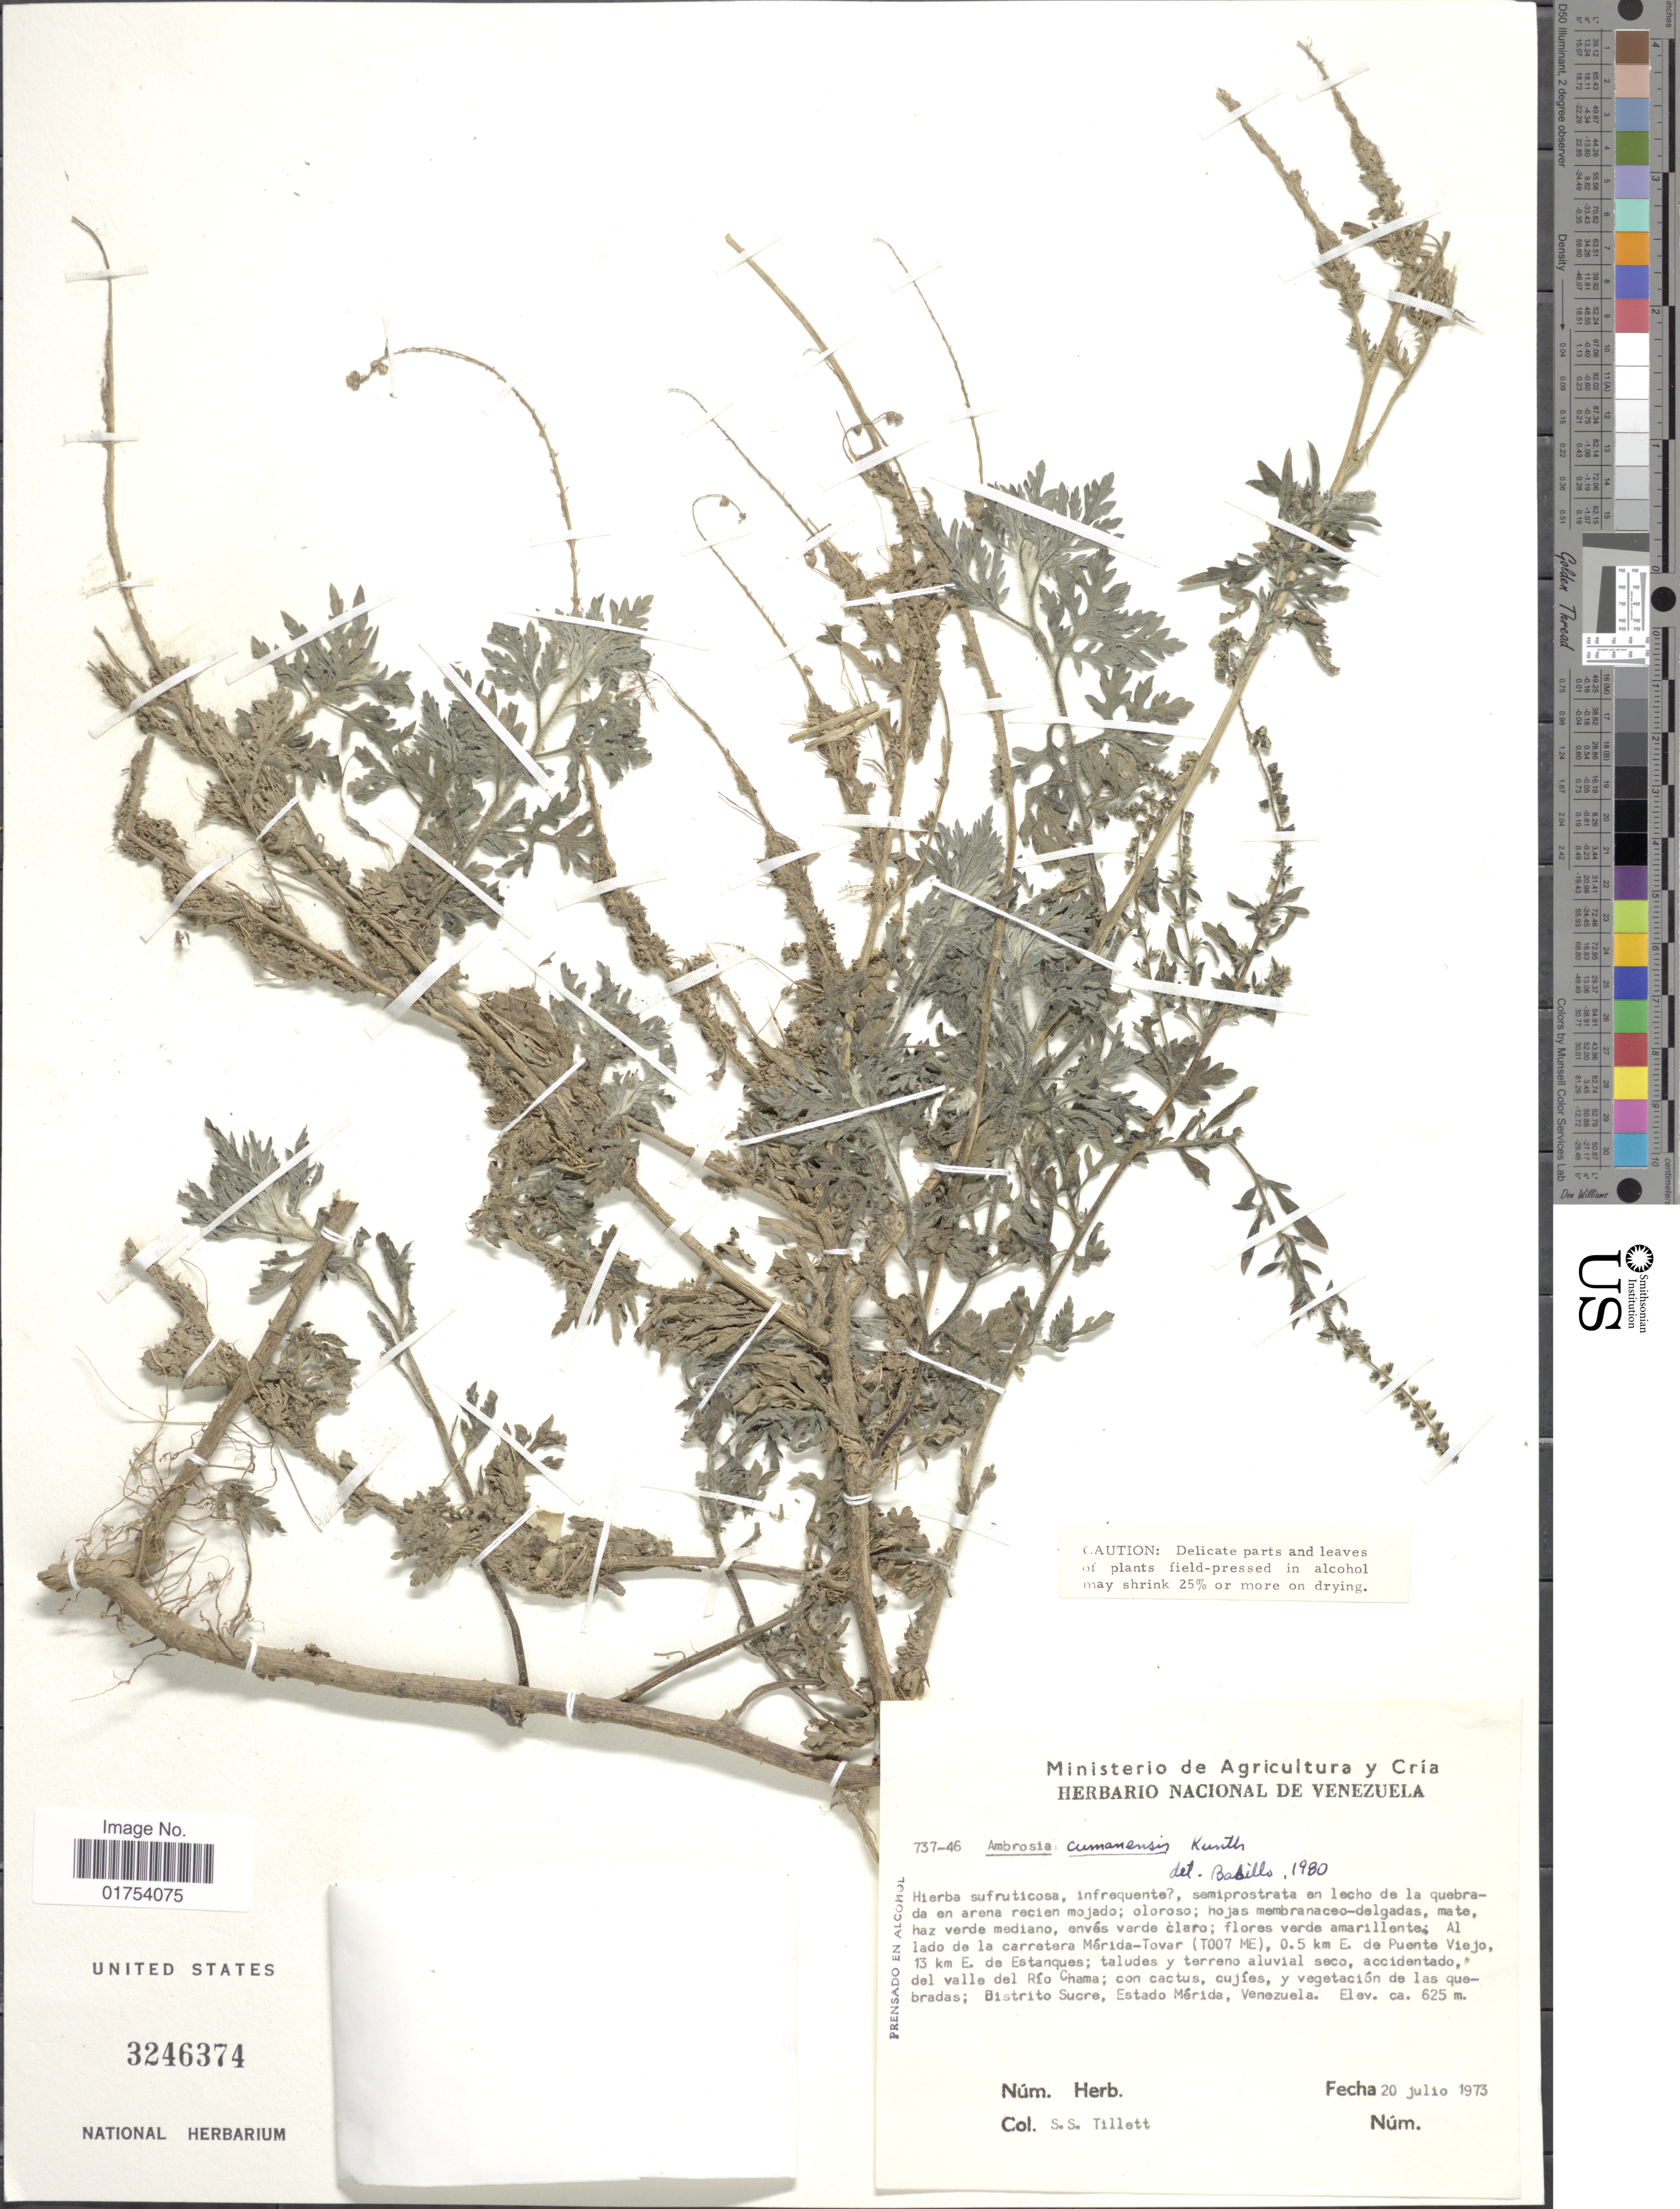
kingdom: Plantae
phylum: Tracheophyta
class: Magnoliopsida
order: Asterales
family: Asteraceae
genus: Ambrosia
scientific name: Ambrosia peruviana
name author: Willd.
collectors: S. S. Tillett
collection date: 1973-07-20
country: Venezuela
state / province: Mérida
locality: Al lado de la carretera Merida-Tovar (T007 ME), 0.5 km E. de Puente Viejo, 13 km E. de Estanques; taludes y terreno aluvial seco, accidentado, del valle del Rio Chama; con cactus, cujies, y vegetacion de las quebradas; Bistrito Sucre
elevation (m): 625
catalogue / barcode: US 3246374